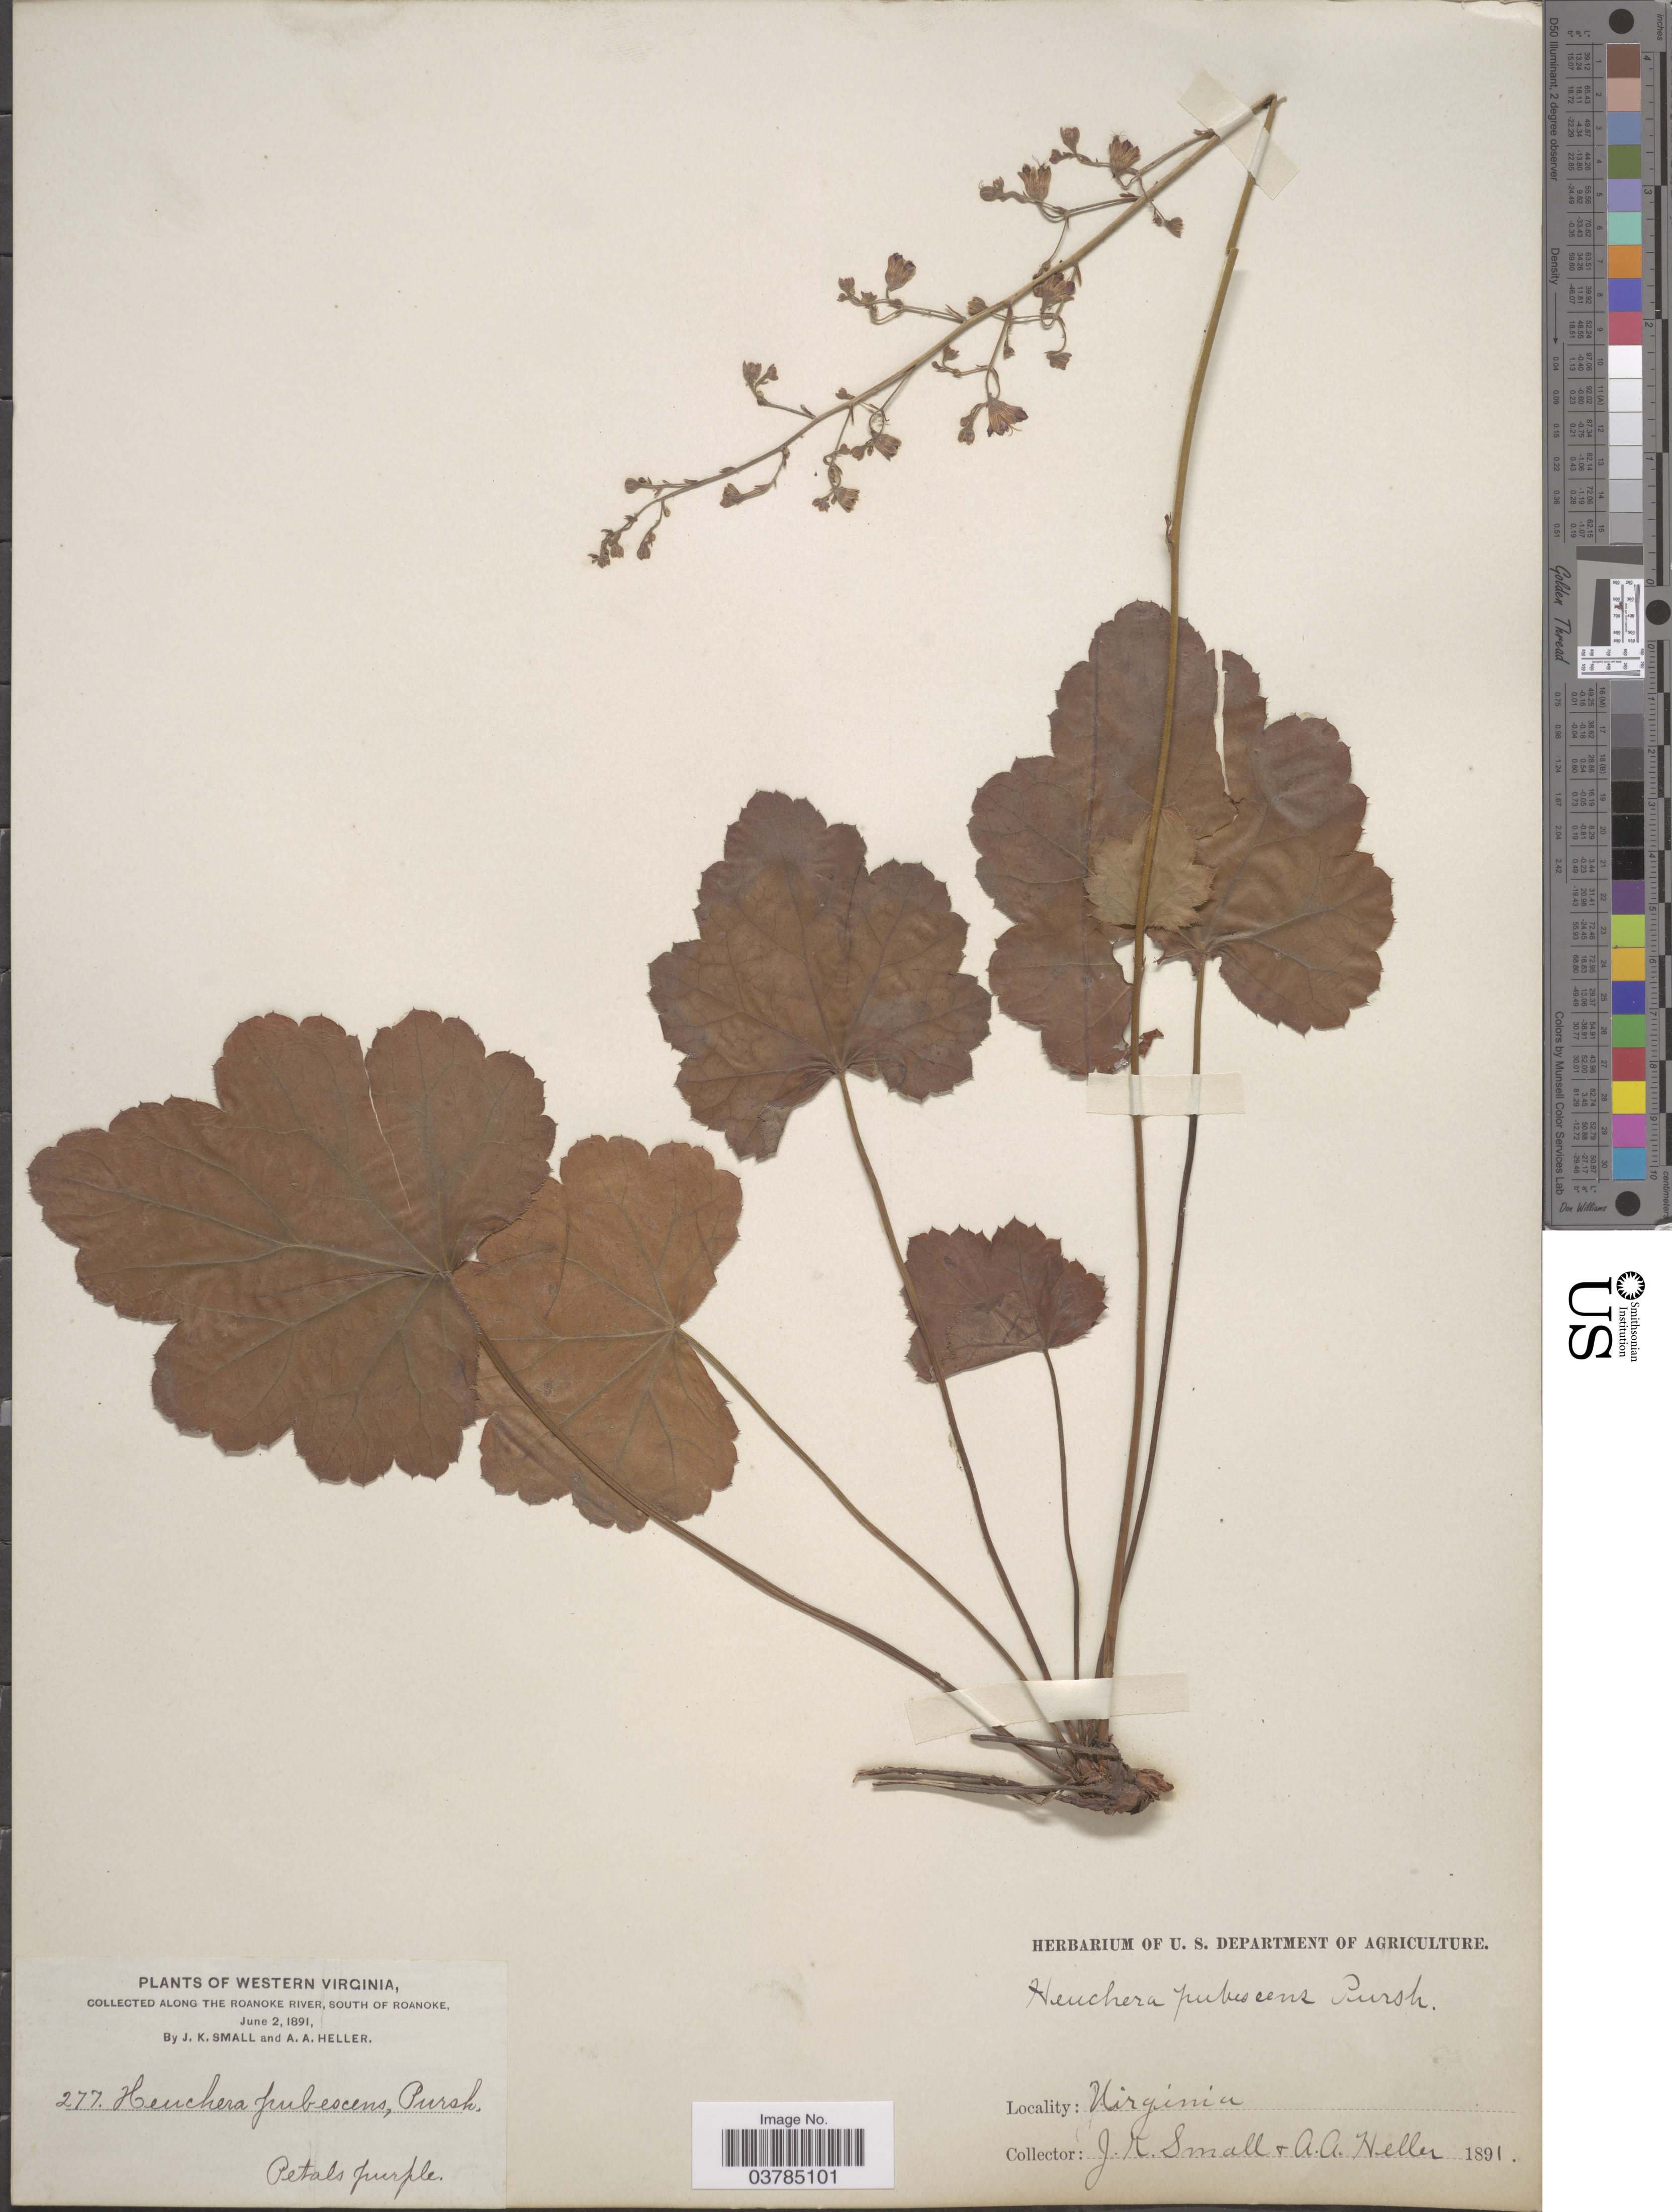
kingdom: Plantae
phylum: Tracheophyta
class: Magnoliopsida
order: Saxifragales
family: Saxifragaceae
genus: Heuchera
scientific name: Heuchera pubescens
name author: Pursh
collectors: J. K. Small & A. A. Heller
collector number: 277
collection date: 1891-06-02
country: United States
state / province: Virginia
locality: Western Virginia. Along the Roanoke River, South of Roanoke.